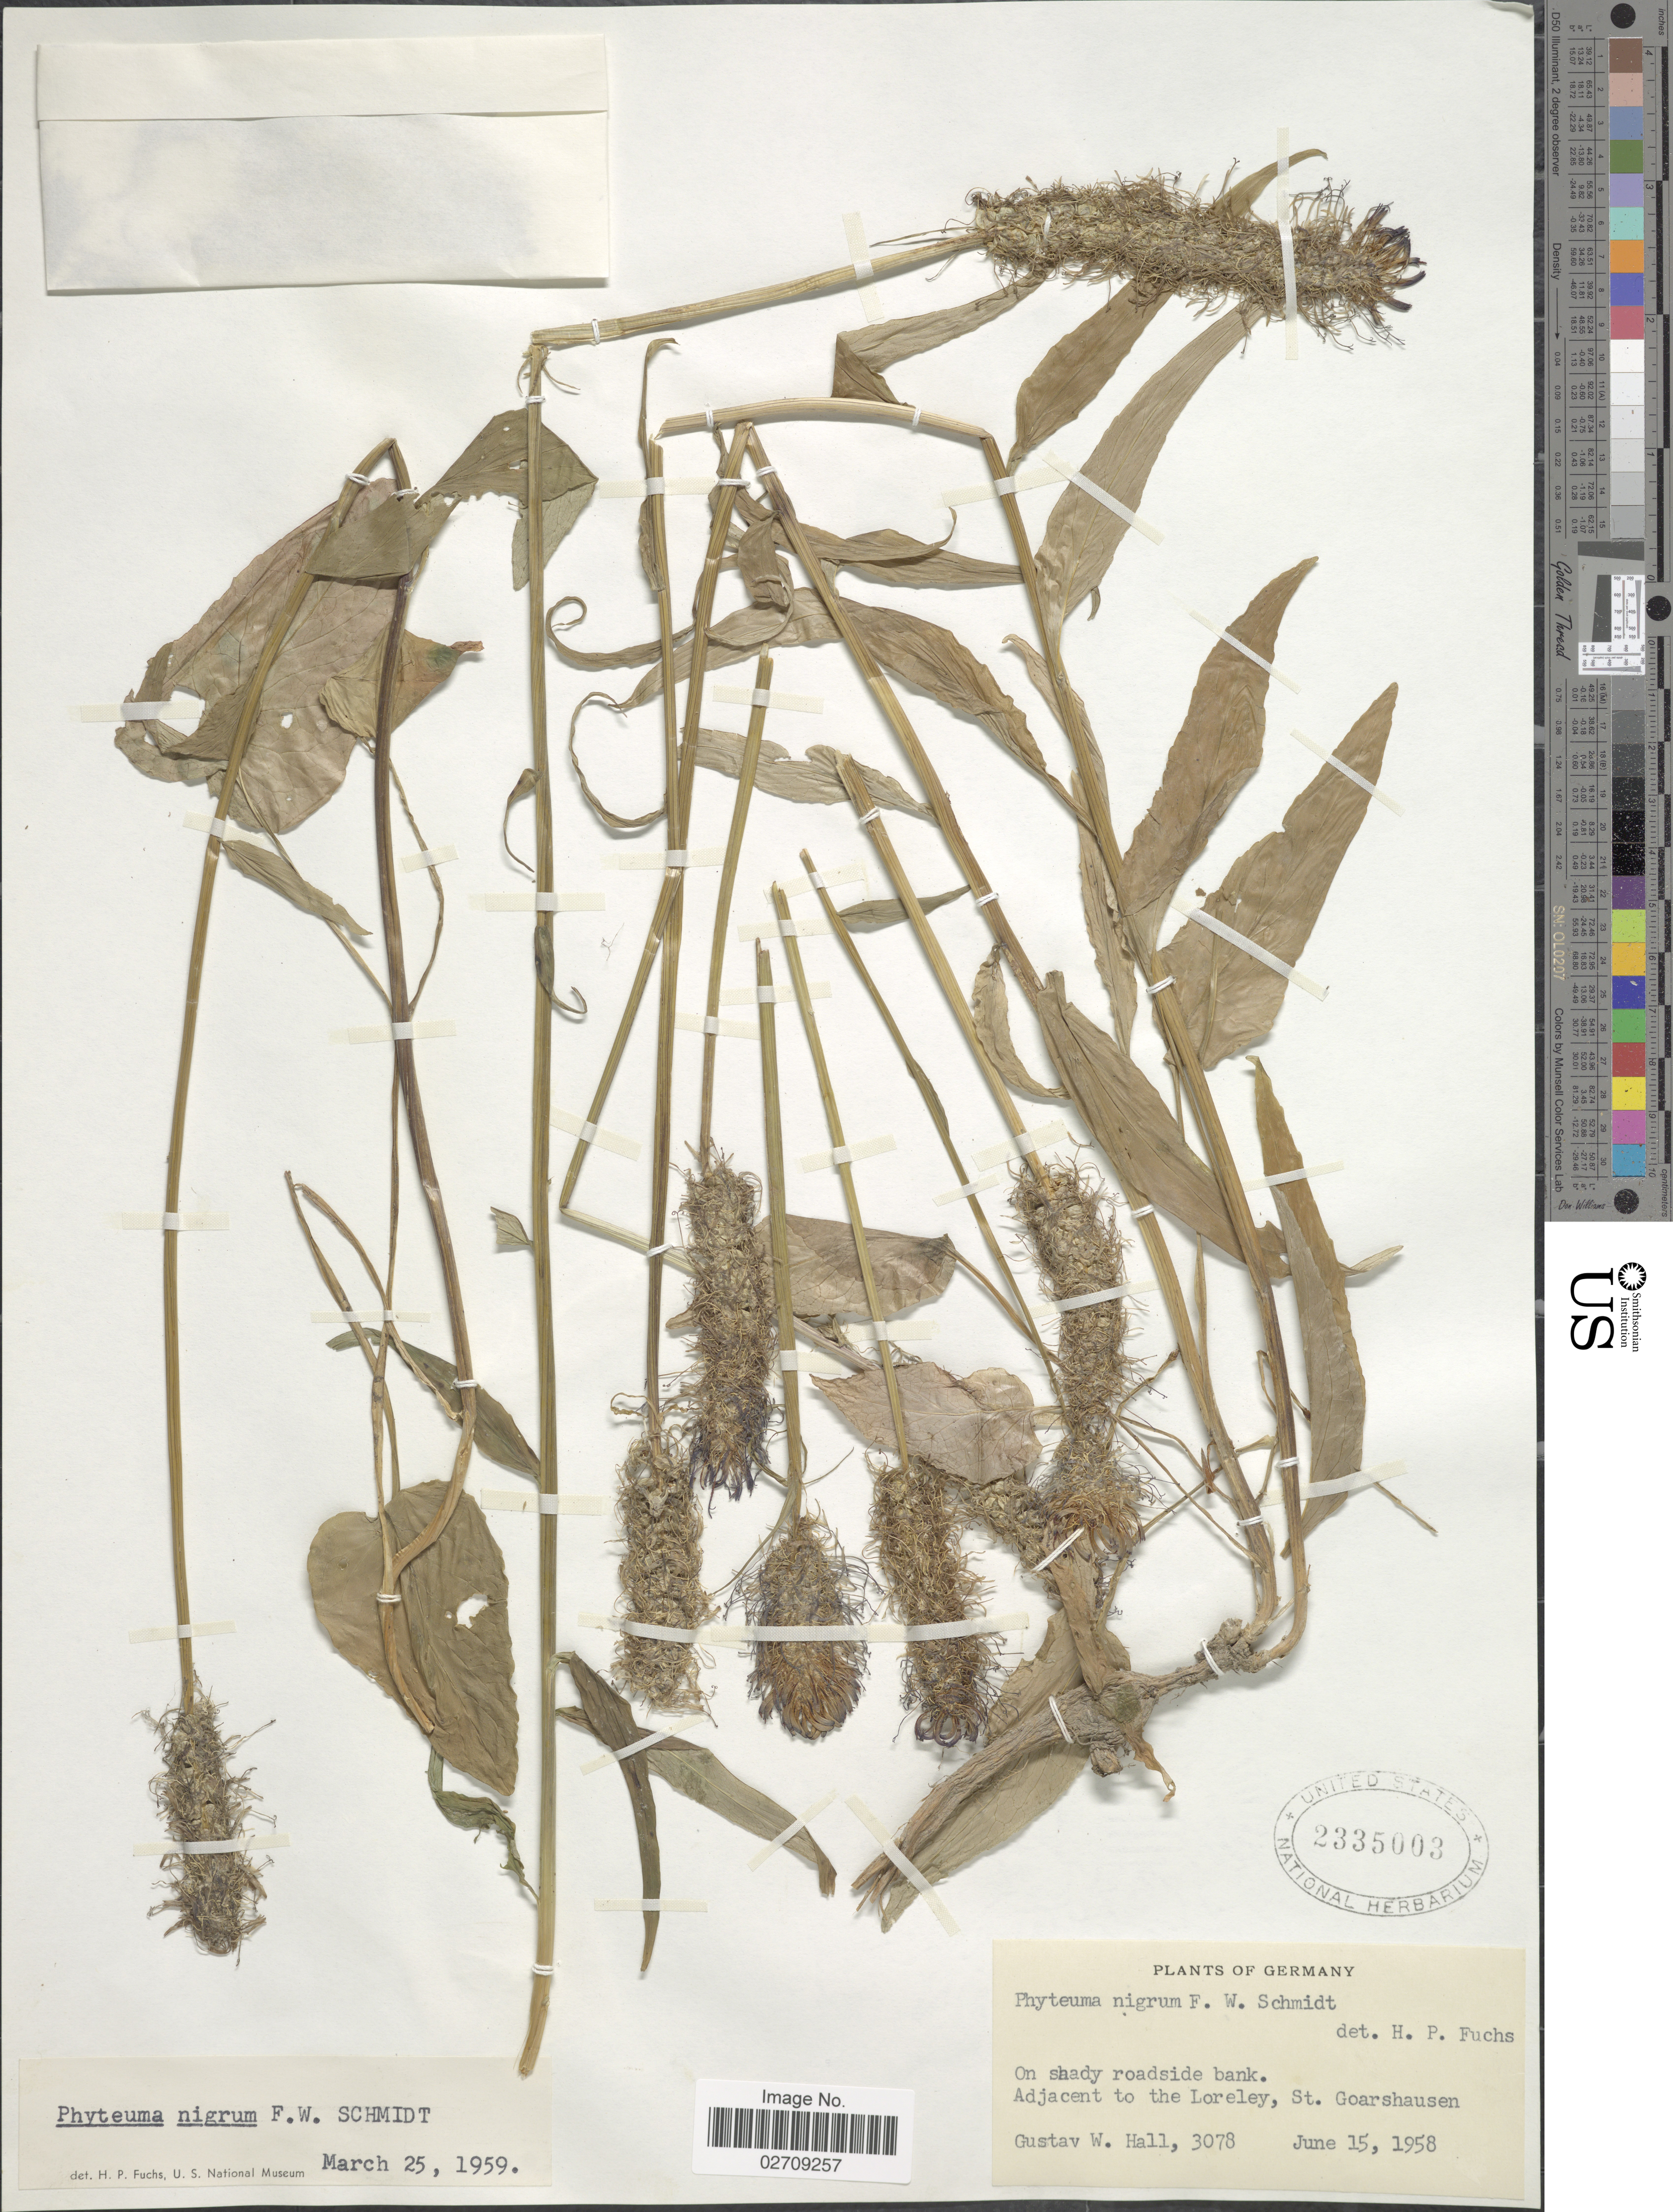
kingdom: Plantae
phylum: Tracheophyta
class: Magnoliopsida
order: Asterales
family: Campanulaceae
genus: Phyteuma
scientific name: Phyteuma nigrum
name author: F.W. Schmidt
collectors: G. Hall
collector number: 3078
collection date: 1958-06-15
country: Germany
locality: Adjacent to the Loreley, St. Goarshausen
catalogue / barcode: US 2335003